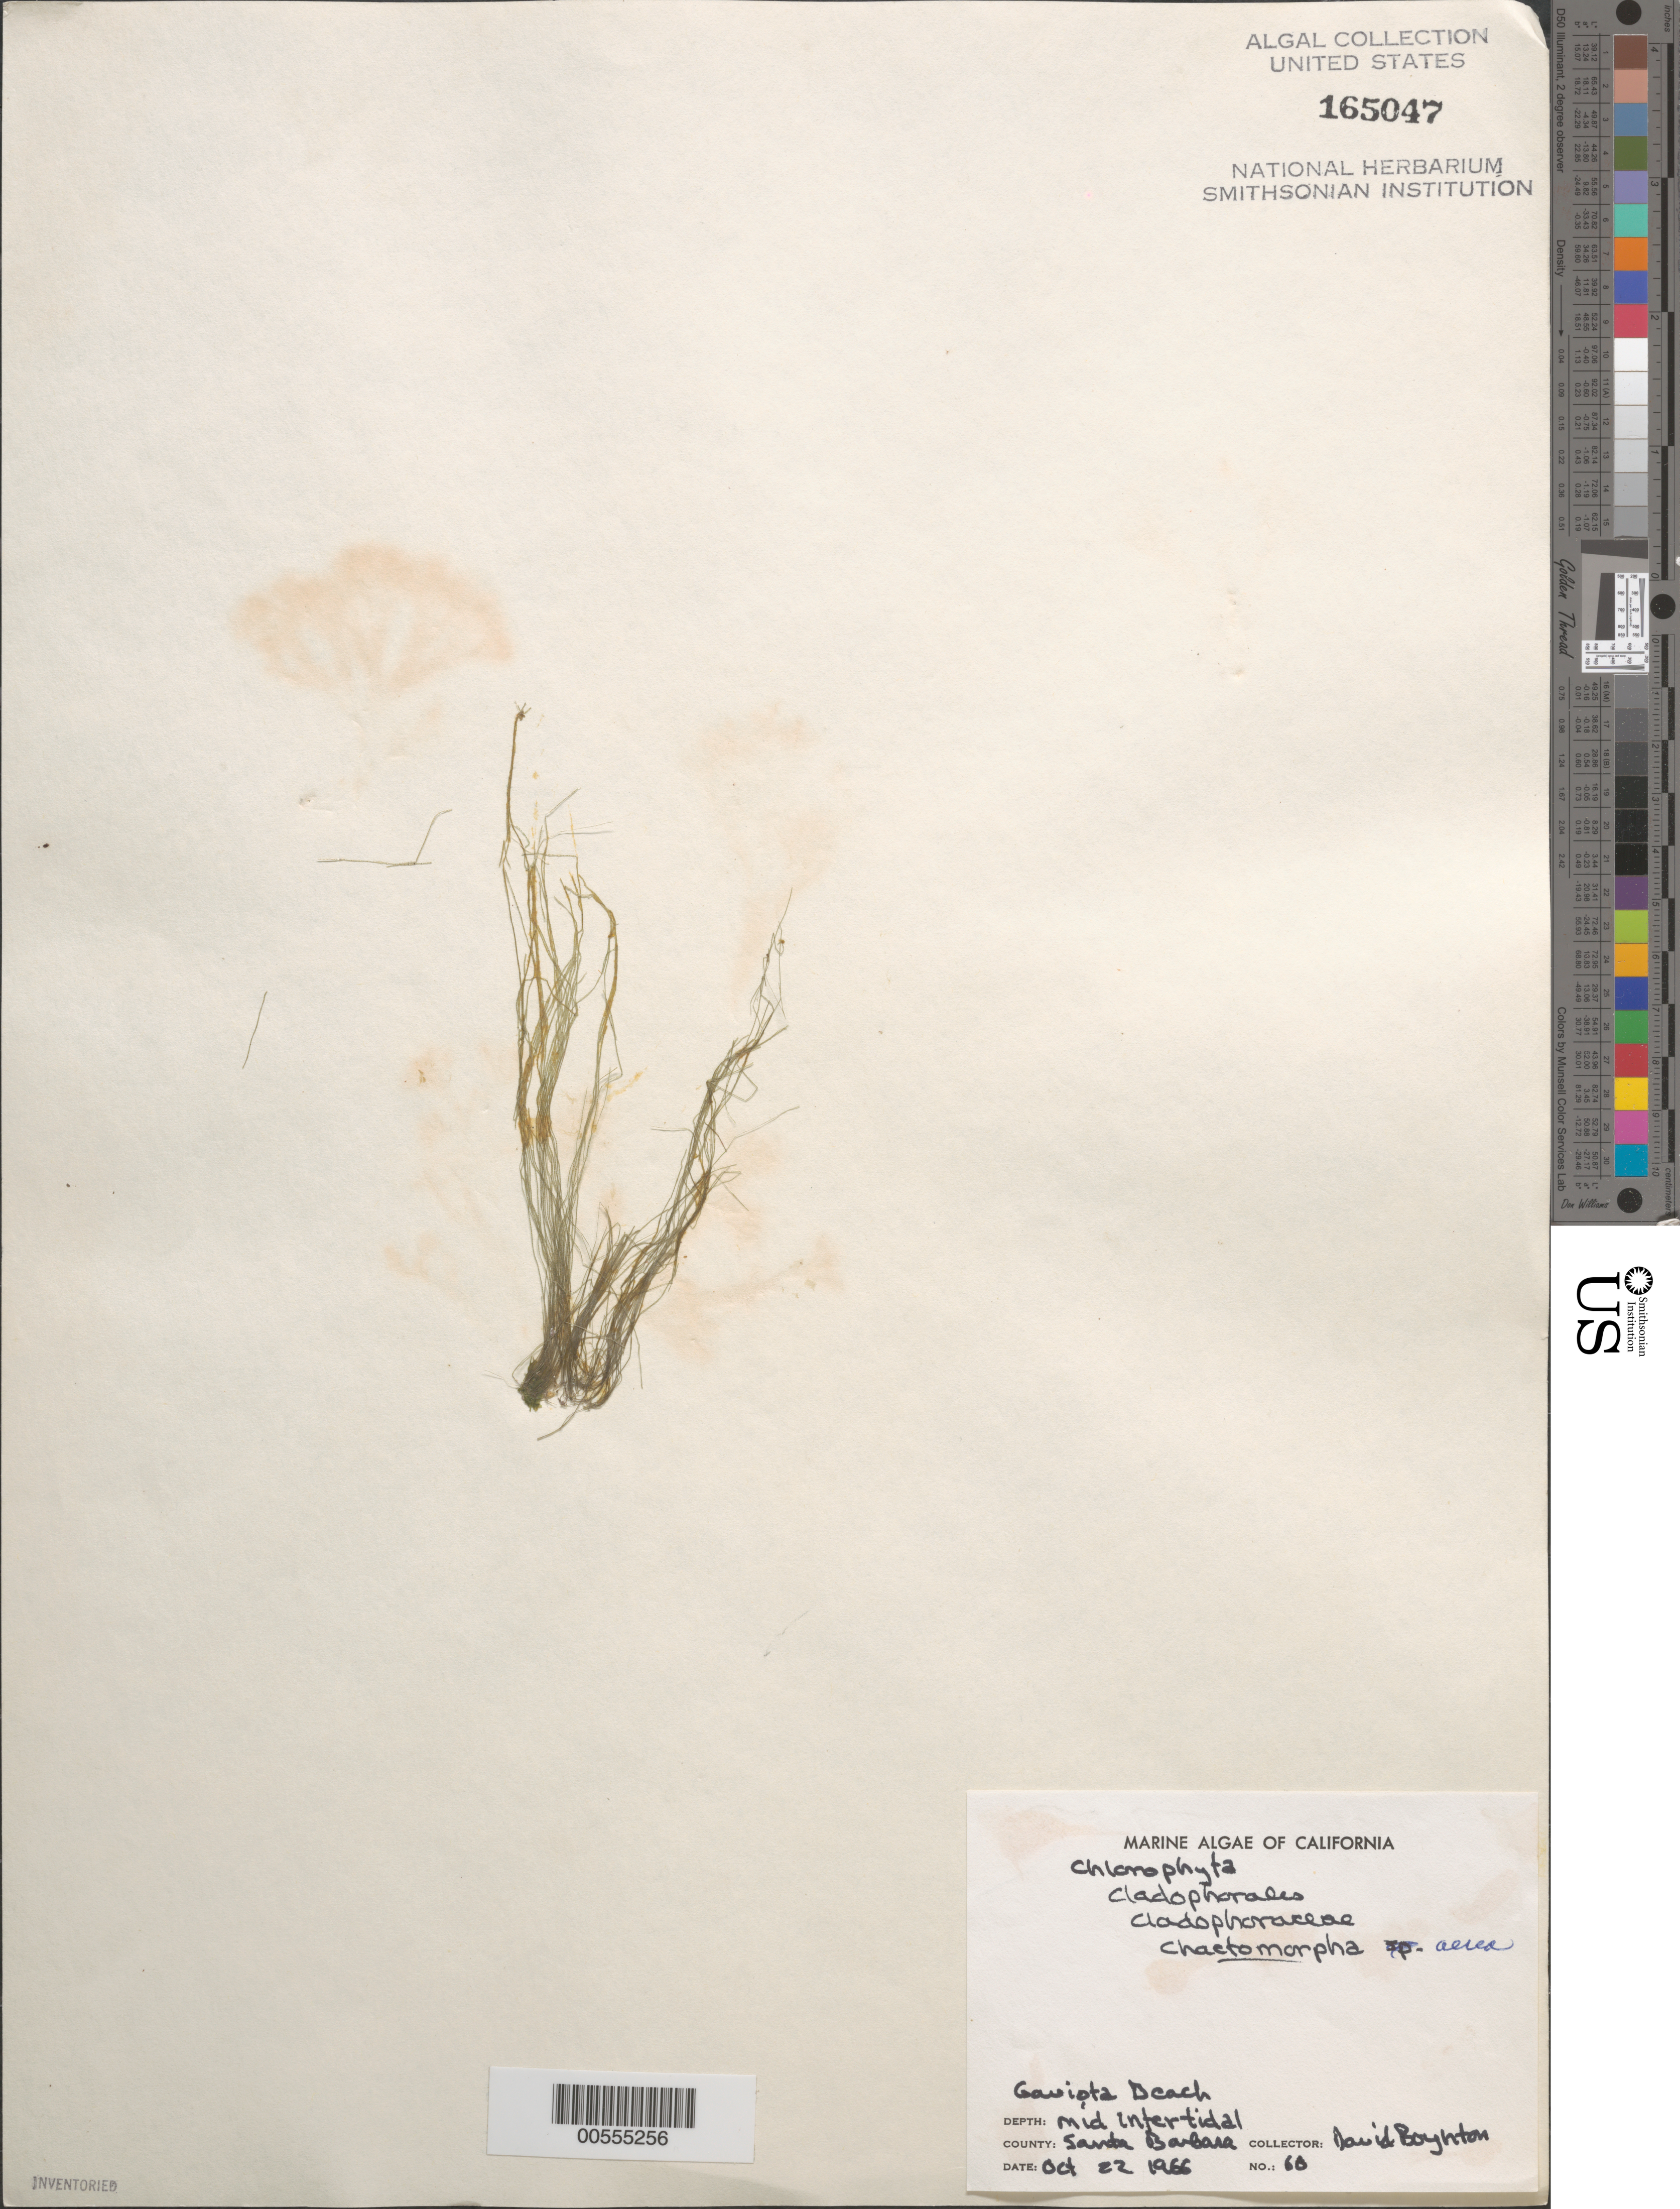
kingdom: Plantae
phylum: Chlorophyta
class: Ulvophyceae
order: Cladophorales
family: Cladophoraceae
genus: Chaetomorpha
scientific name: Chaetomorpha aerea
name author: (Dillwyn) Kütz.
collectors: D. Boynton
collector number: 60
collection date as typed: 22 Oct 1966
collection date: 1966-10-22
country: United States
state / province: California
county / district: Santa Barbara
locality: Gaviota Beach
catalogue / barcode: US 165047